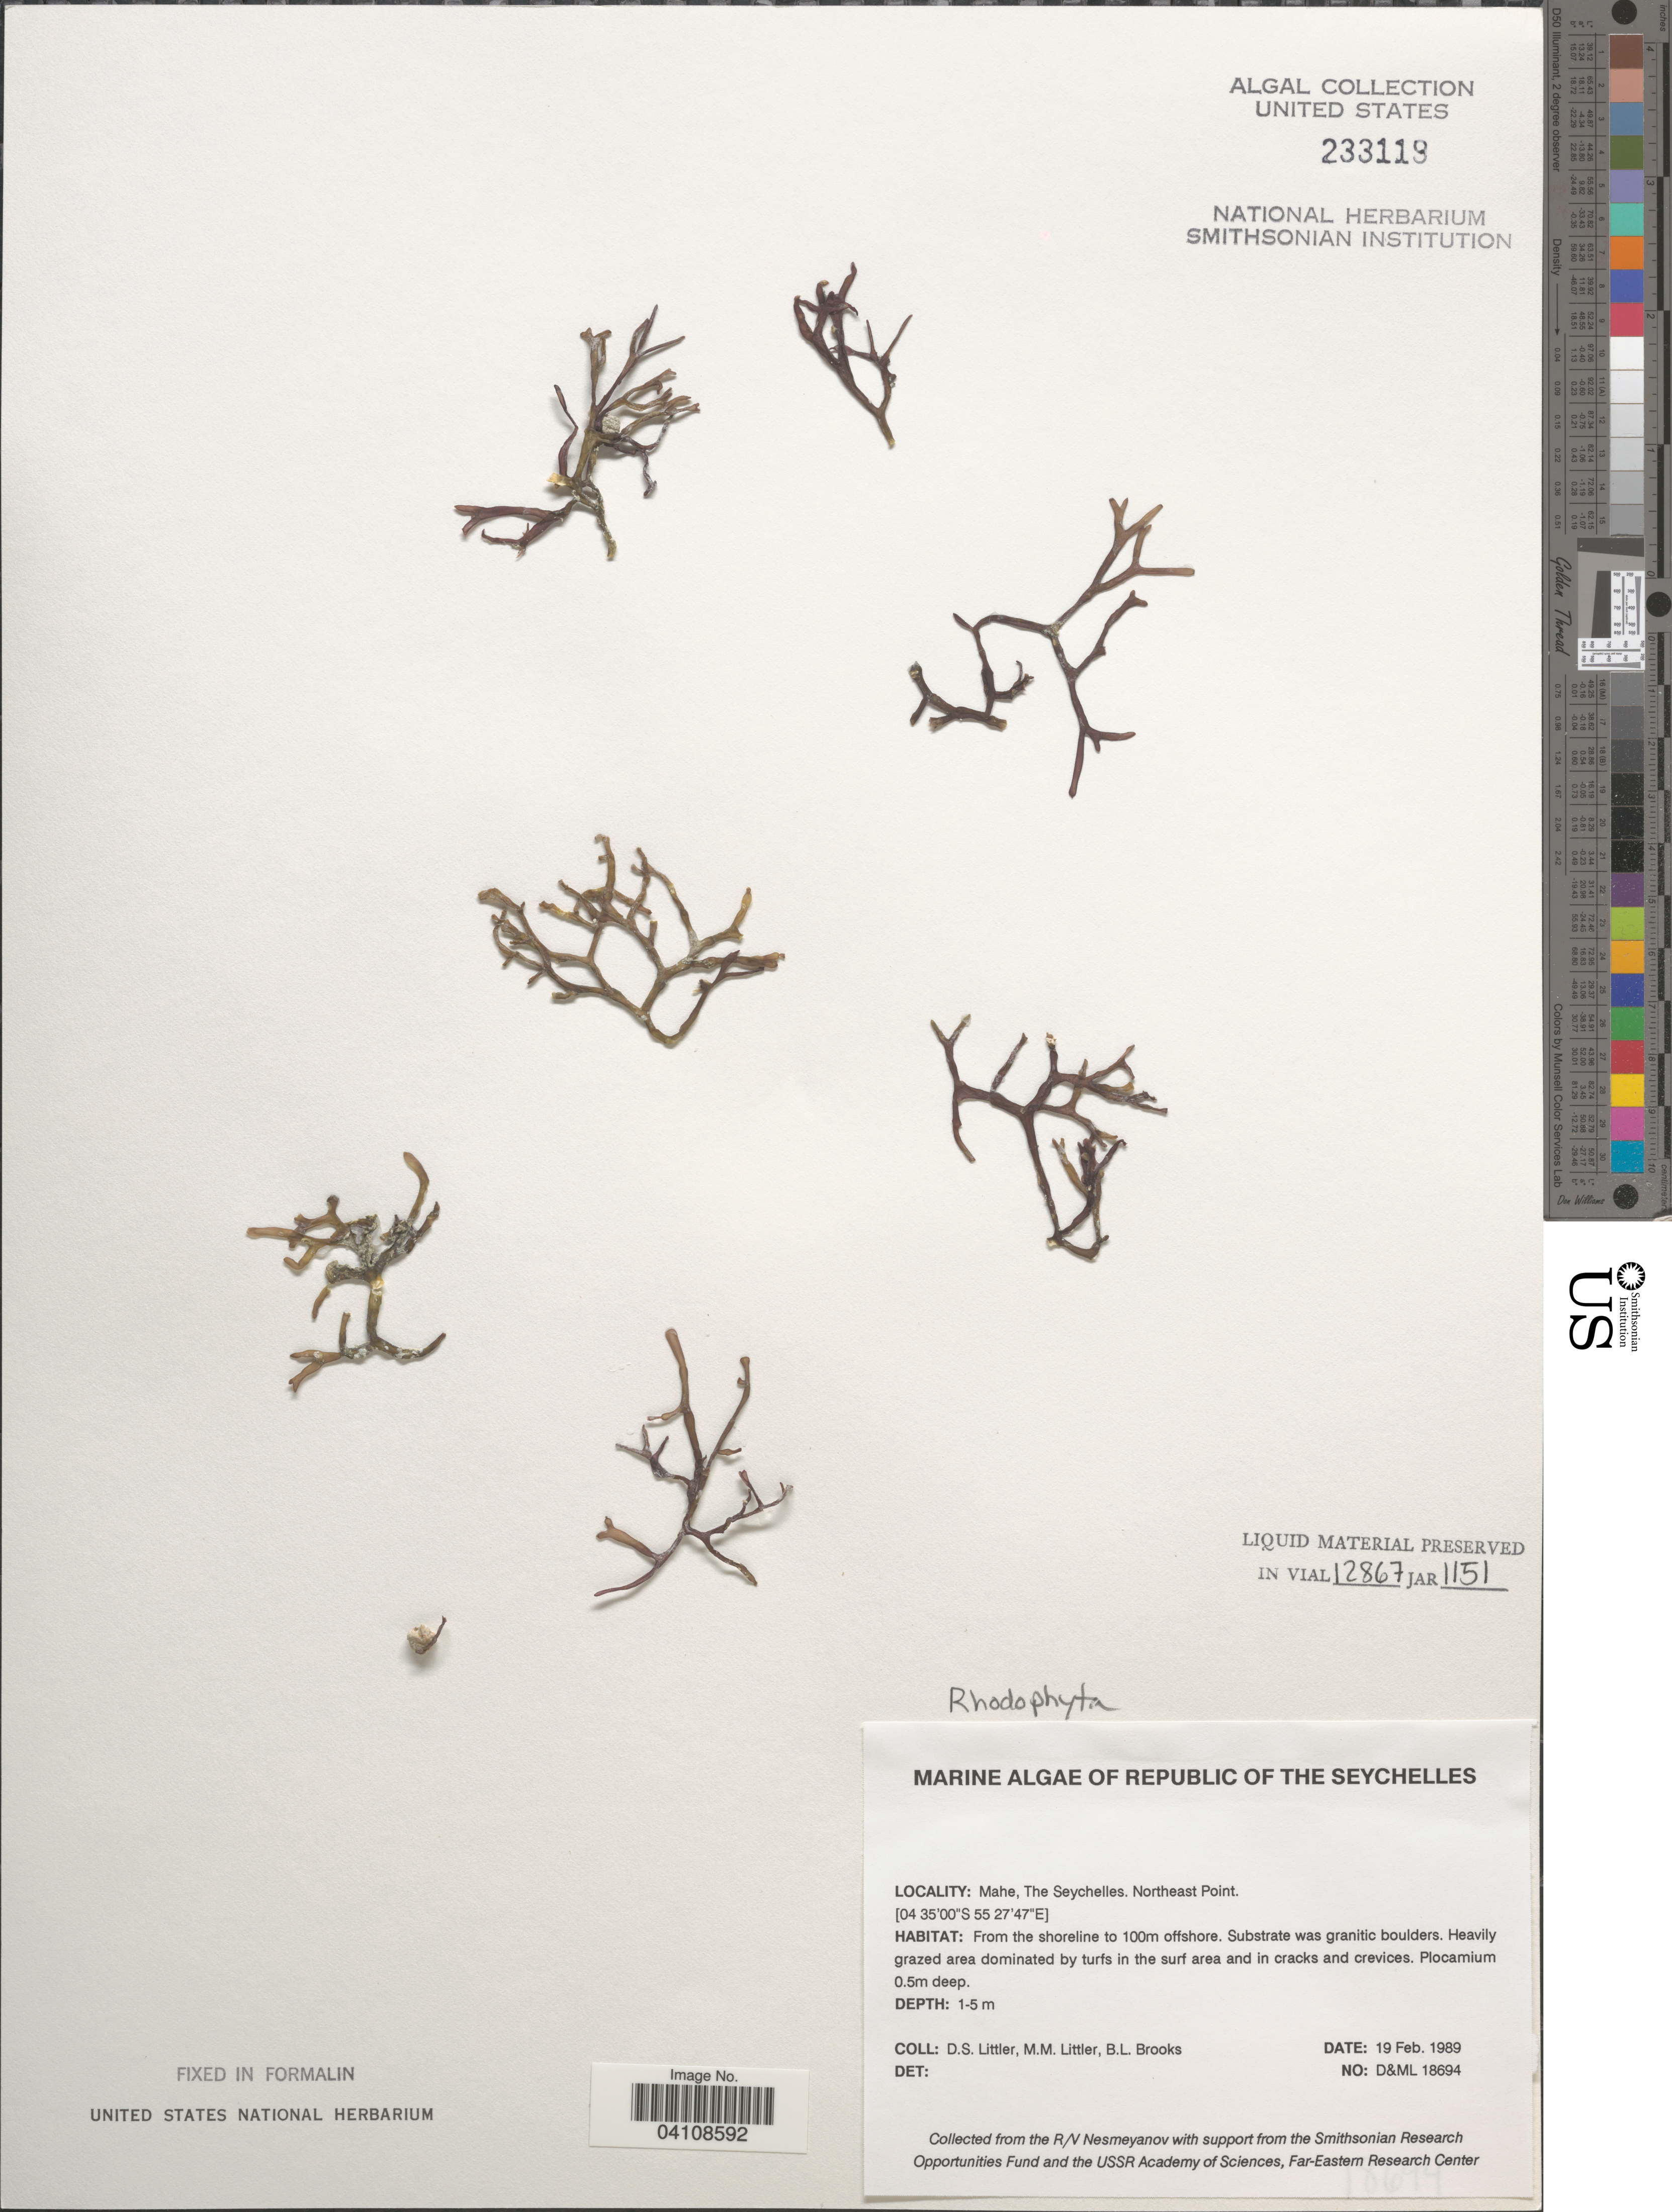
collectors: D. S. Littler & B. Brooks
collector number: D&ML18694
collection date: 1989-02-19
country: Seychelles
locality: Republic of The Seychelles. Mahe. Northeast Point. From the shoreline to 100m offshore.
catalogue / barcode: US 233119